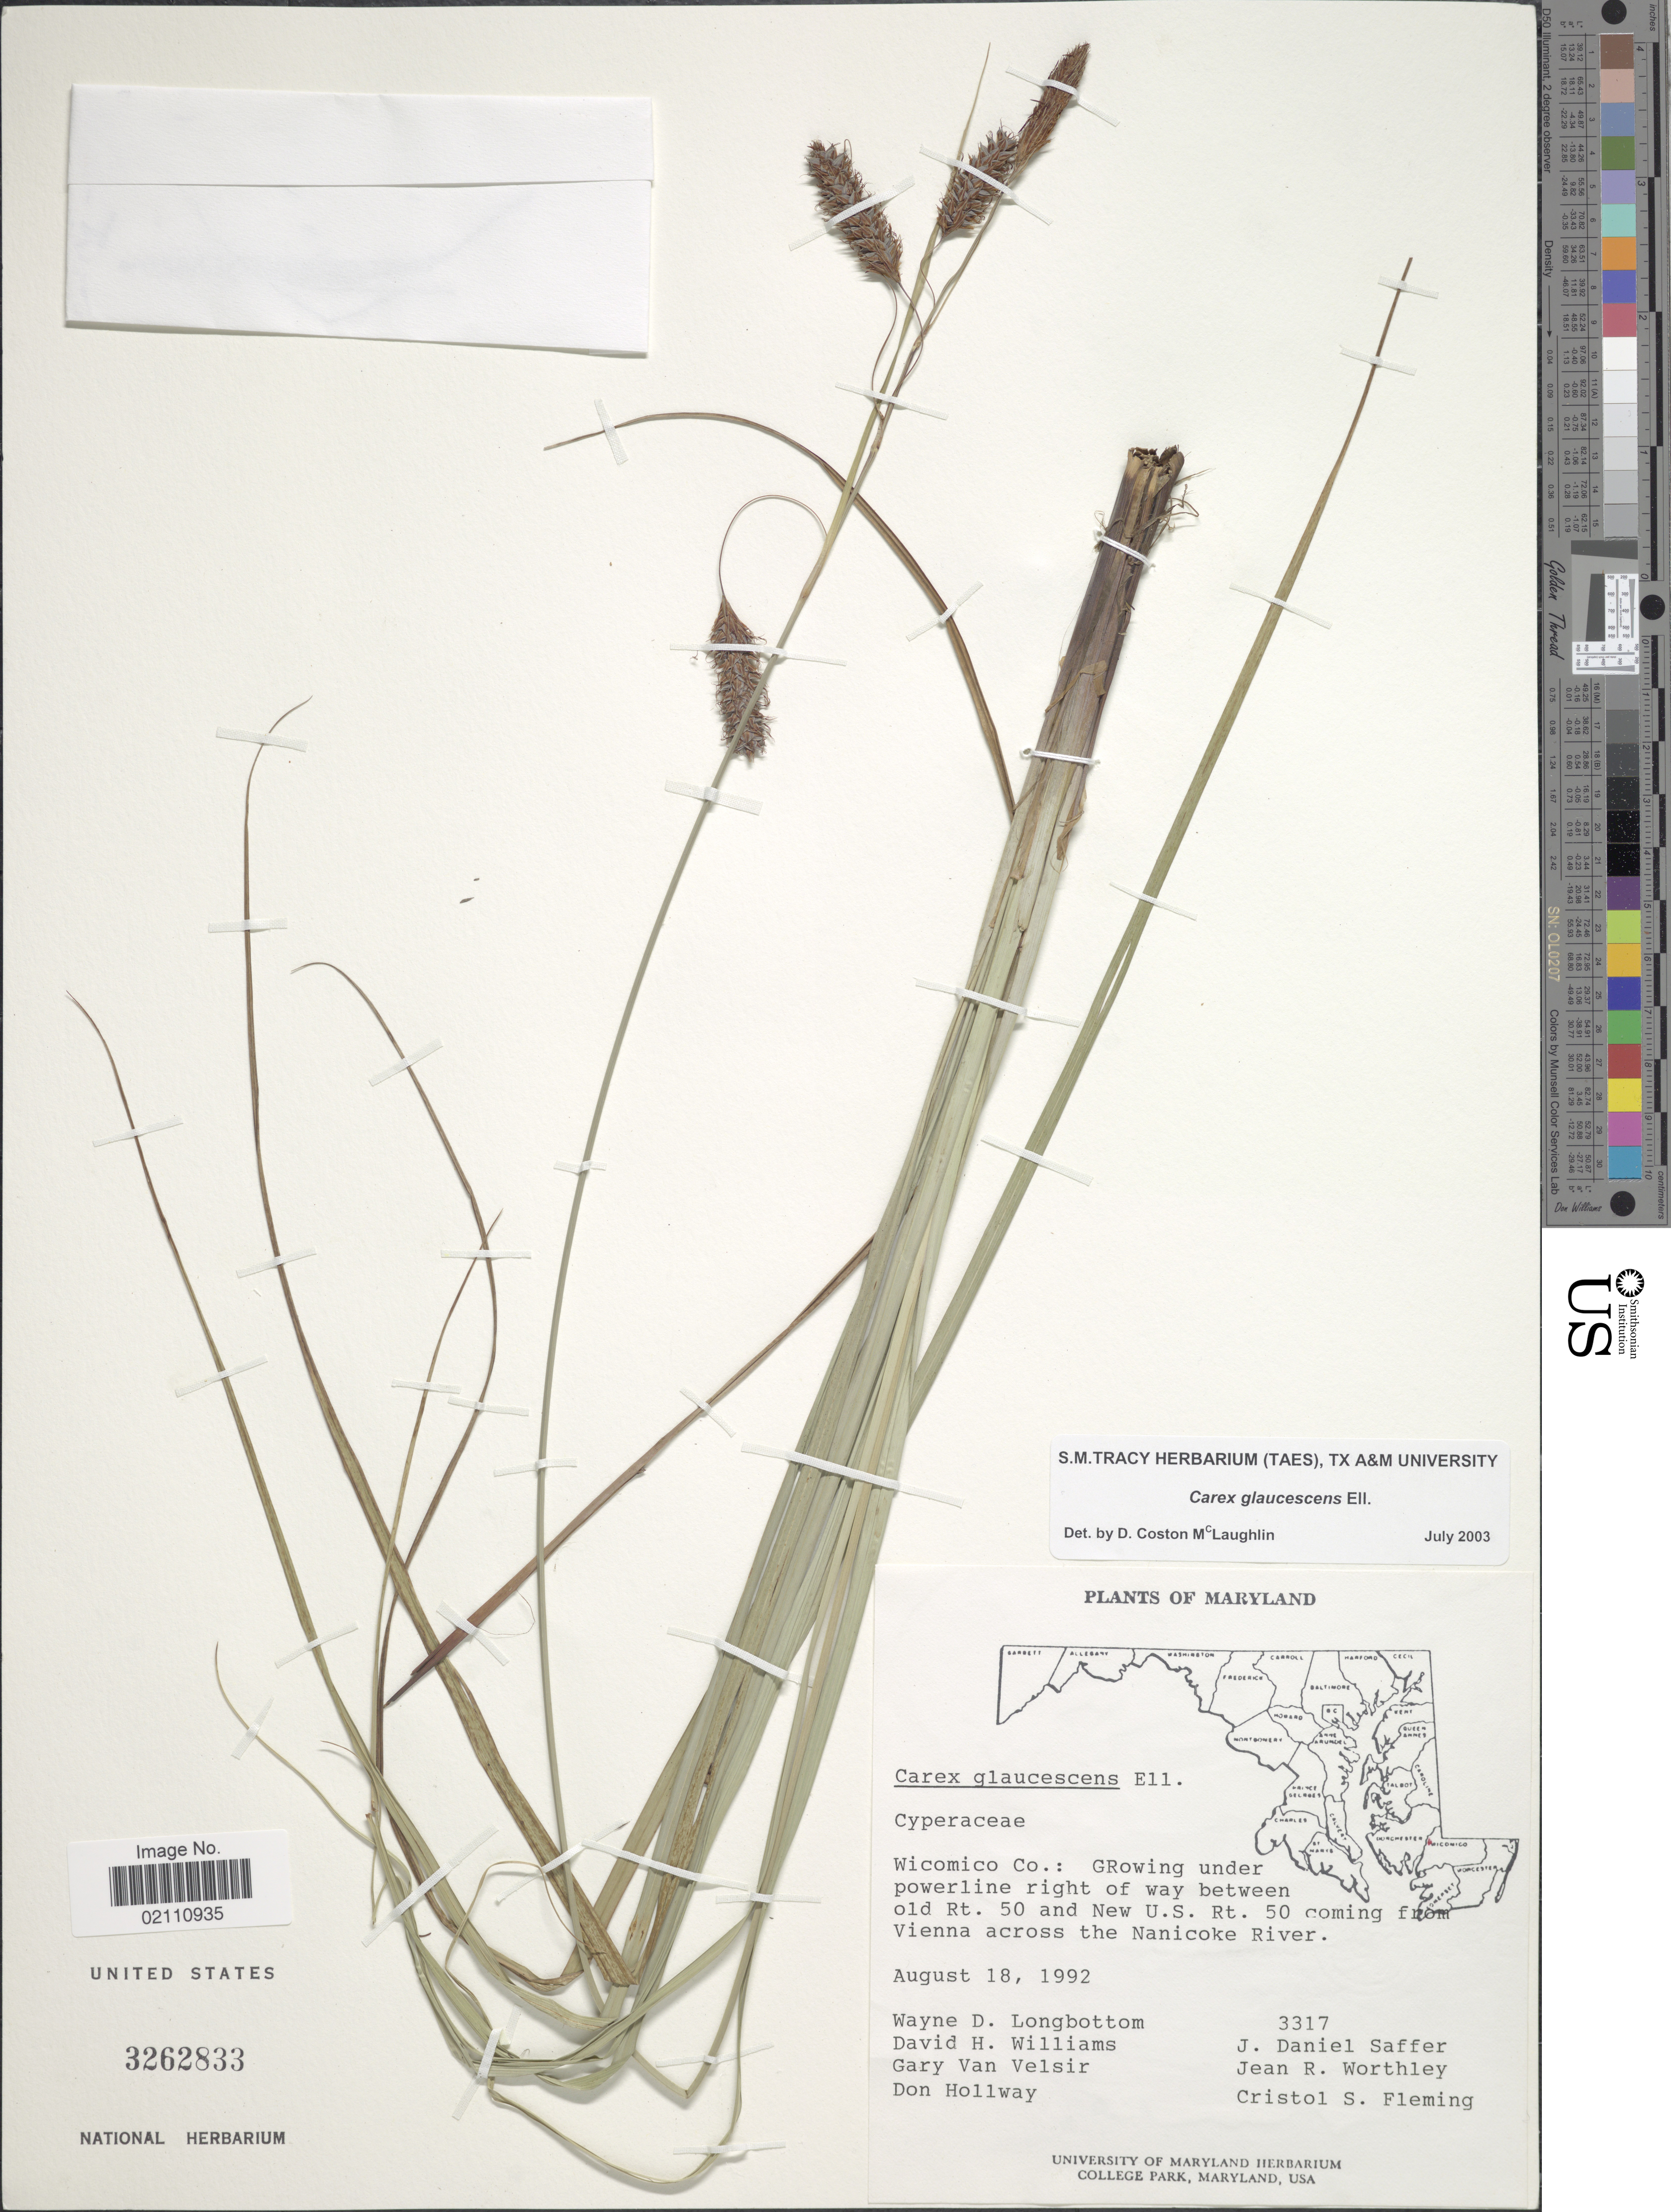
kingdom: Plantae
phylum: Tracheophyta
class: Liliopsida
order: Poales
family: Cyperaceae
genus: Carex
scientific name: Carex glaucescens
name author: Elliott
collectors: W. D. Longbottom, D. E. Williams, G. Van Velsir, D. Hollway & et al.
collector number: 3317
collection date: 1992-08-18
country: United States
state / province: Maryland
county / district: Wicomico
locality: Wicomico Co.: Growing under powerline right of way between old Rt. 50 and New U.S. Rt. 50 coming from Vienna across the Nanicoke River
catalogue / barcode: US 3262833